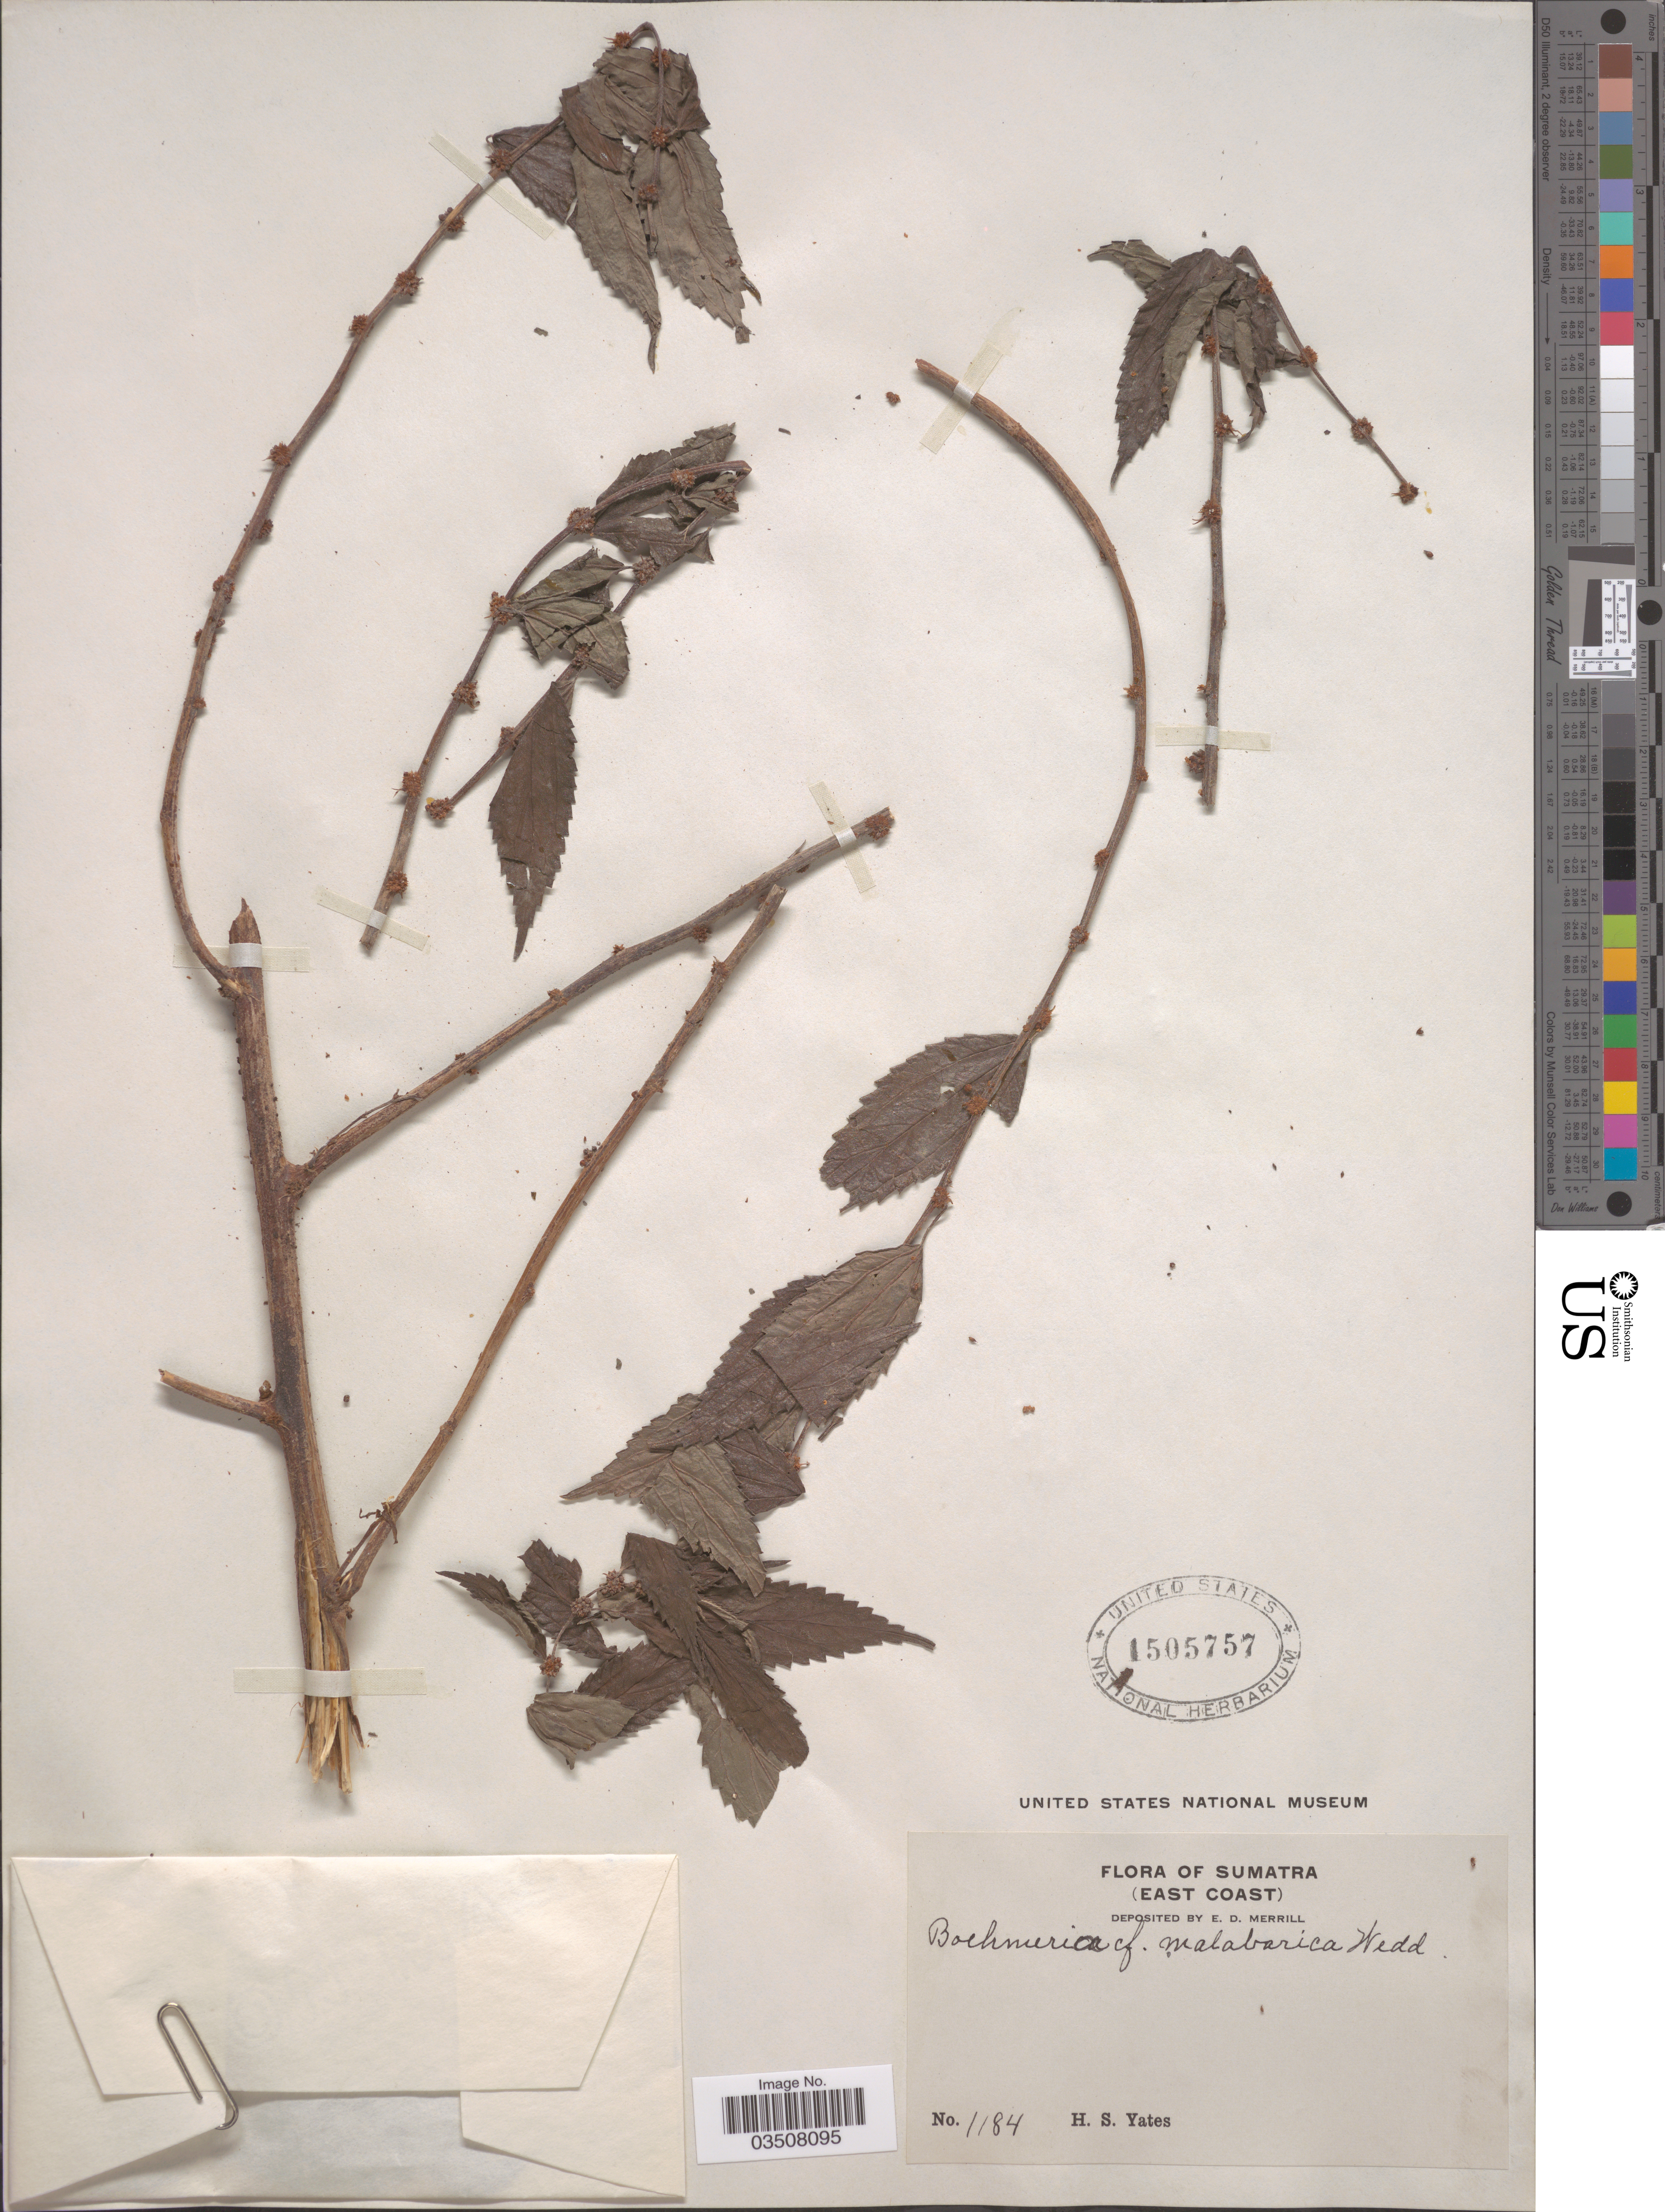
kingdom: Plantae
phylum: Tracheophyta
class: Magnoliopsida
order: Rosales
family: Urticaceae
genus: Boehmeria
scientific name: Boehmeria malabarica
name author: Wedd.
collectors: H. S. Yates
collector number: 1184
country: Indonesia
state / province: Sumatra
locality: (East Coast).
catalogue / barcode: US 1505757